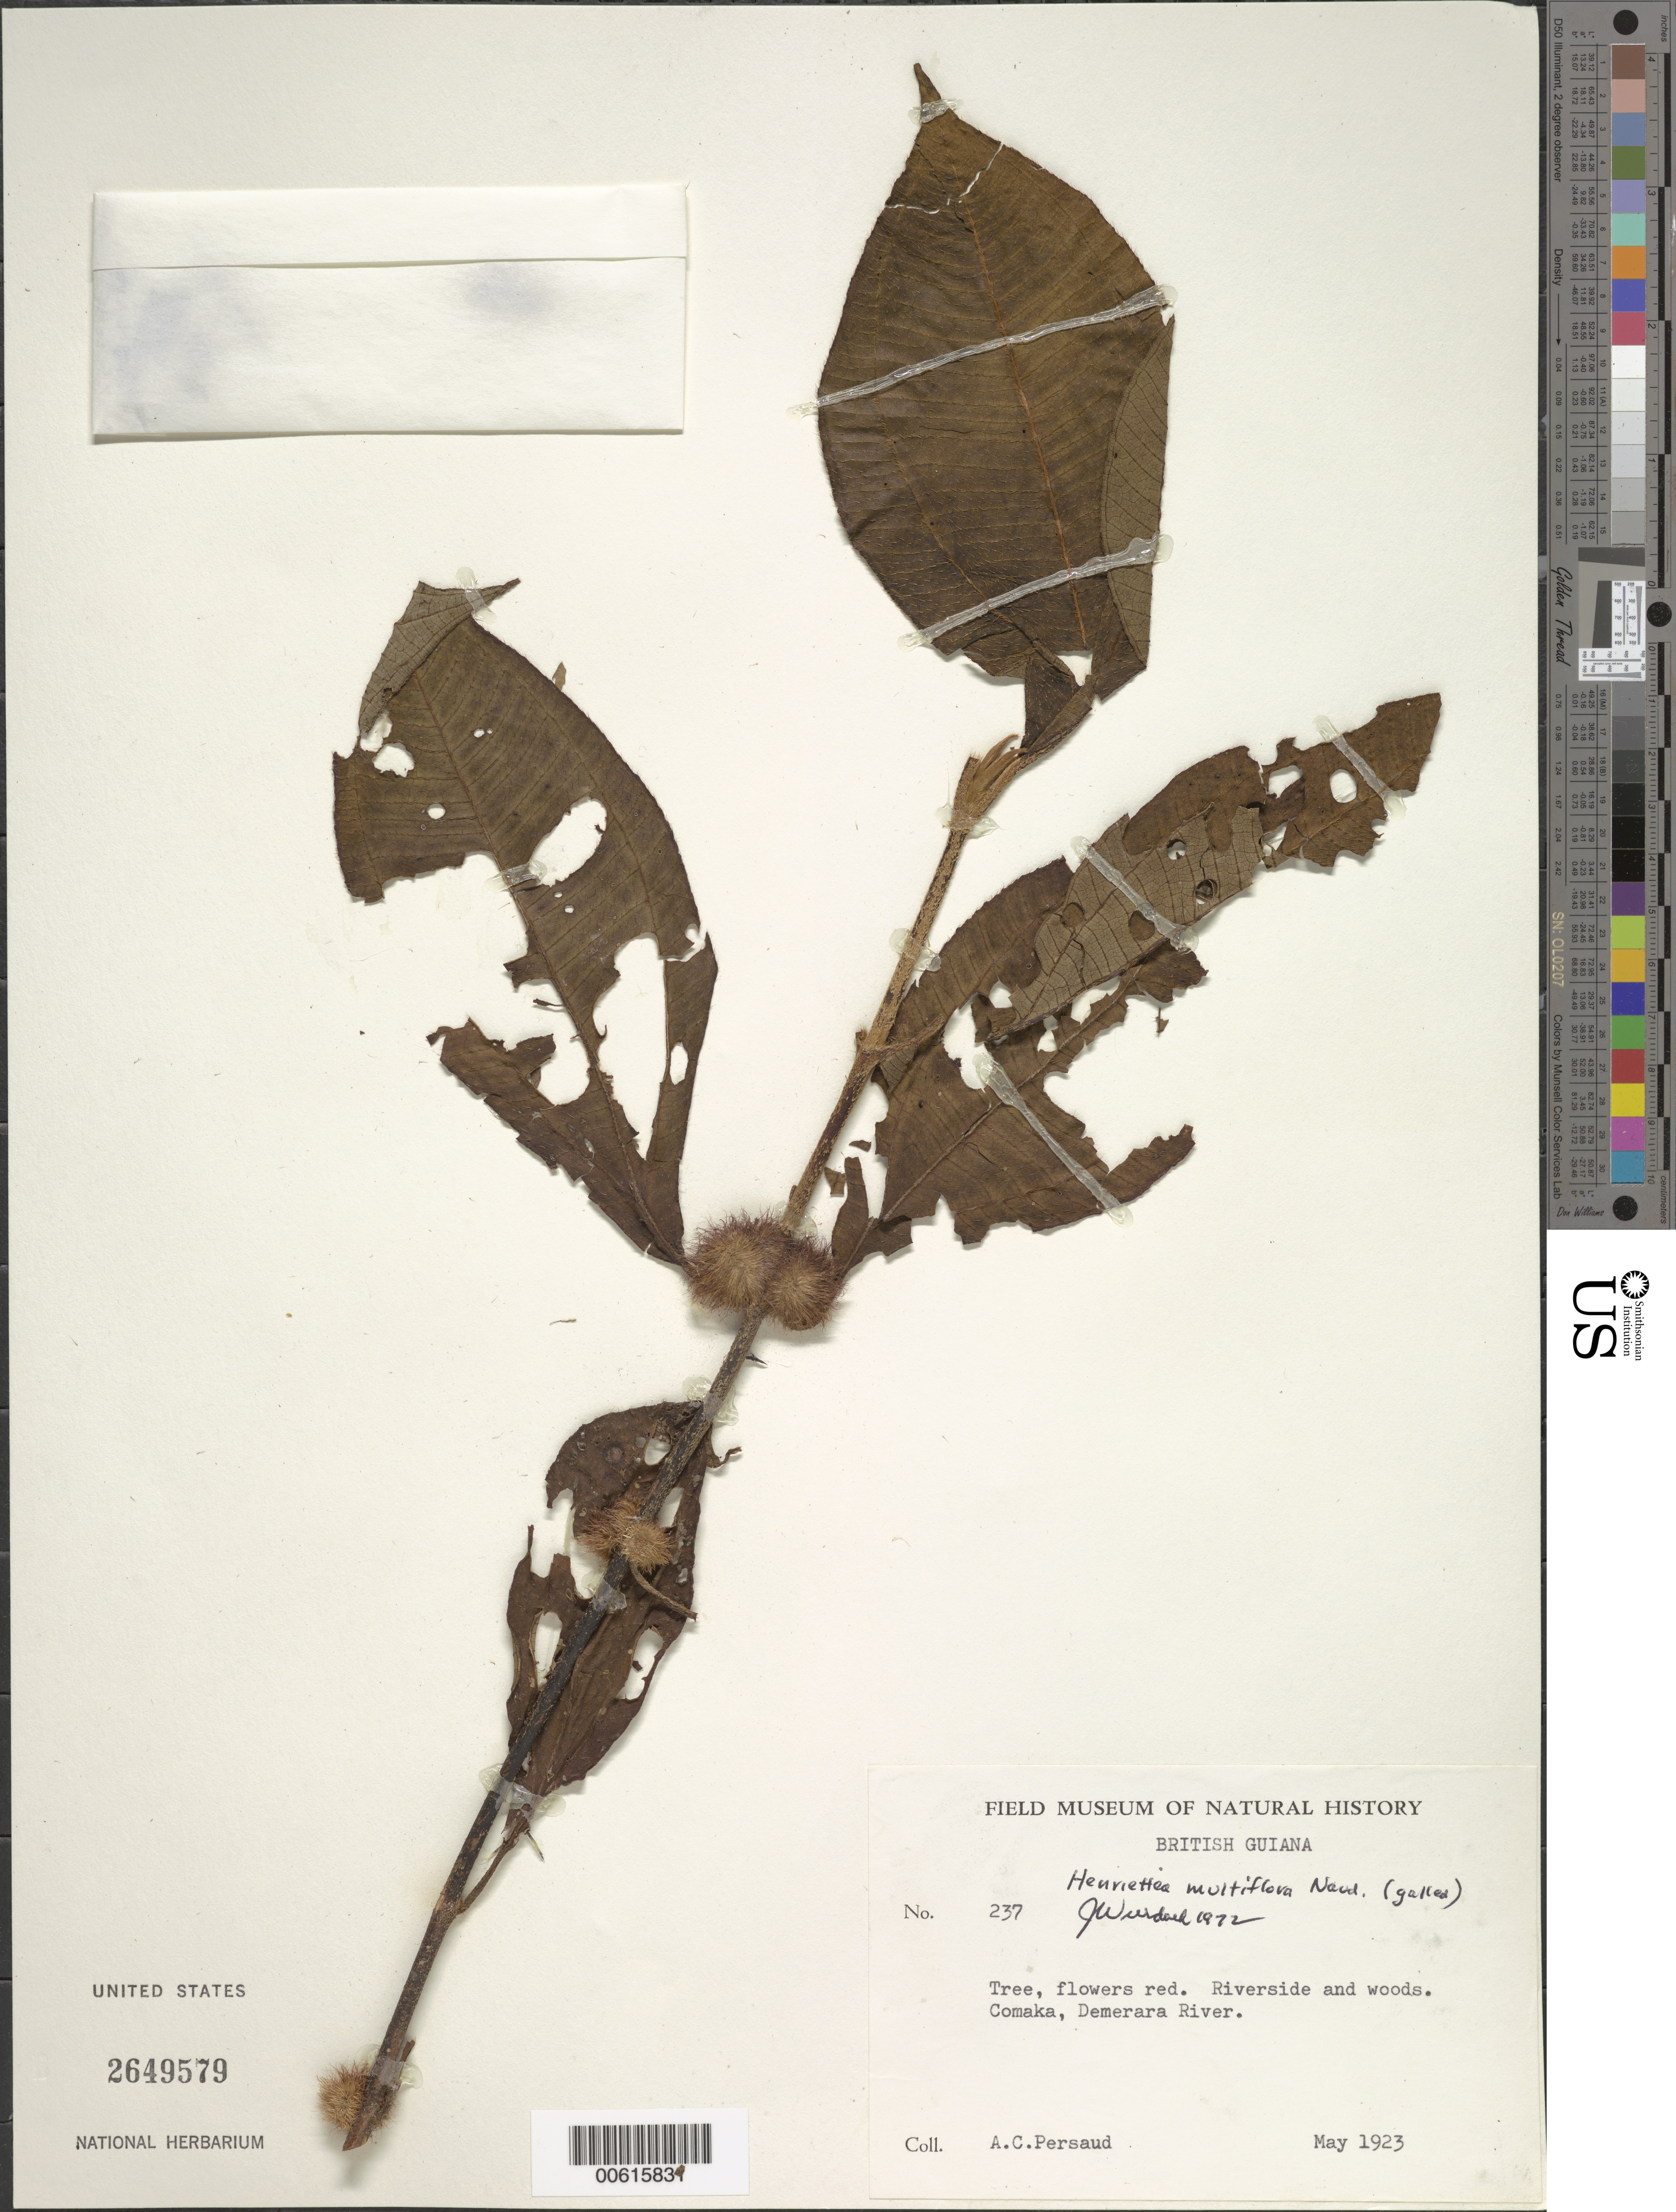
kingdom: Plantae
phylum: Tracheophyta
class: Magnoliopsida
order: Myrtales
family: Melastomataceae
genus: Henriettea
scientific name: Henriettea multiflora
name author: Naudin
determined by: Wurdack, John J., (US), US (UNITED STATES)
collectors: A. Persaud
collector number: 237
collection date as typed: May-23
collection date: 1923-05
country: Guyana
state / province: U. Demerara-Berbice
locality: Coomaka, Demerara R.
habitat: Riverside and woods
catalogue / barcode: US 2649579